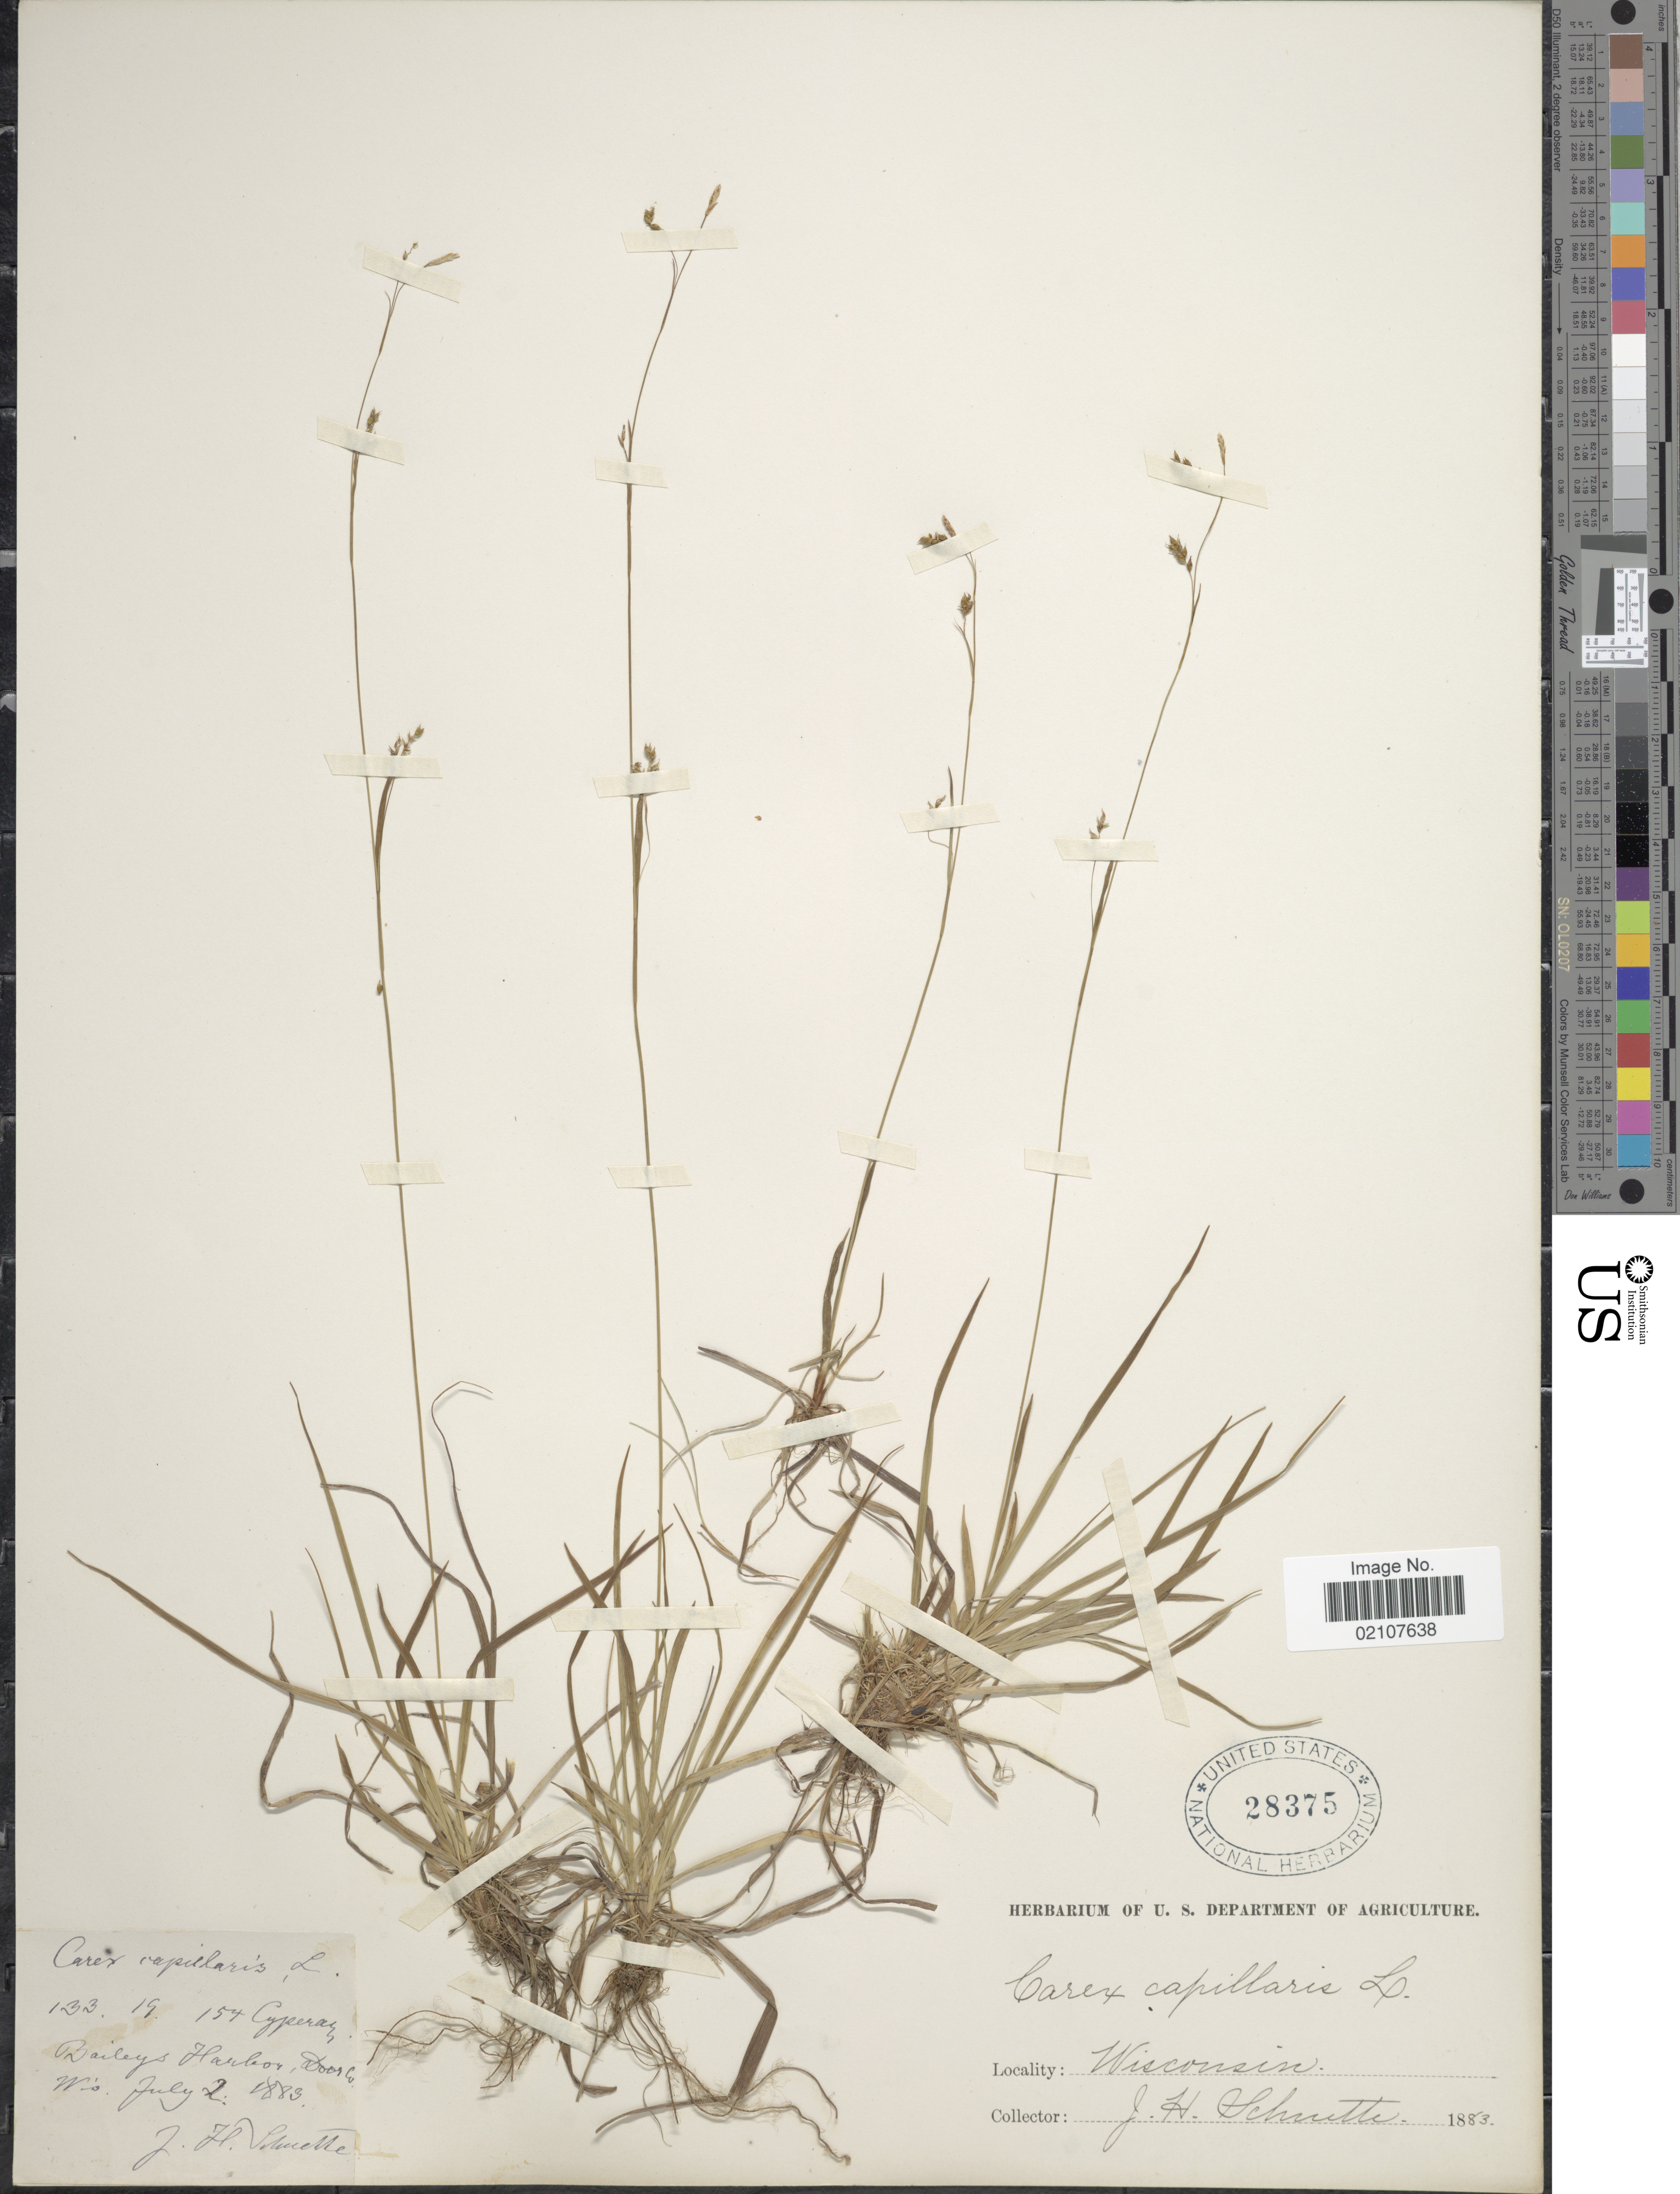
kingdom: Plantae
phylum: Tracheophyta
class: Liliopsida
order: Poales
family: Cyperaceae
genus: Carex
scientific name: Carex capillaris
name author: L.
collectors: J. H. Schuette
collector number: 133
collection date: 1883-07-02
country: United States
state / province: Wisconsin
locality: Baileys Harbor, Door Co. Wis,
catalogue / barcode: US 28375